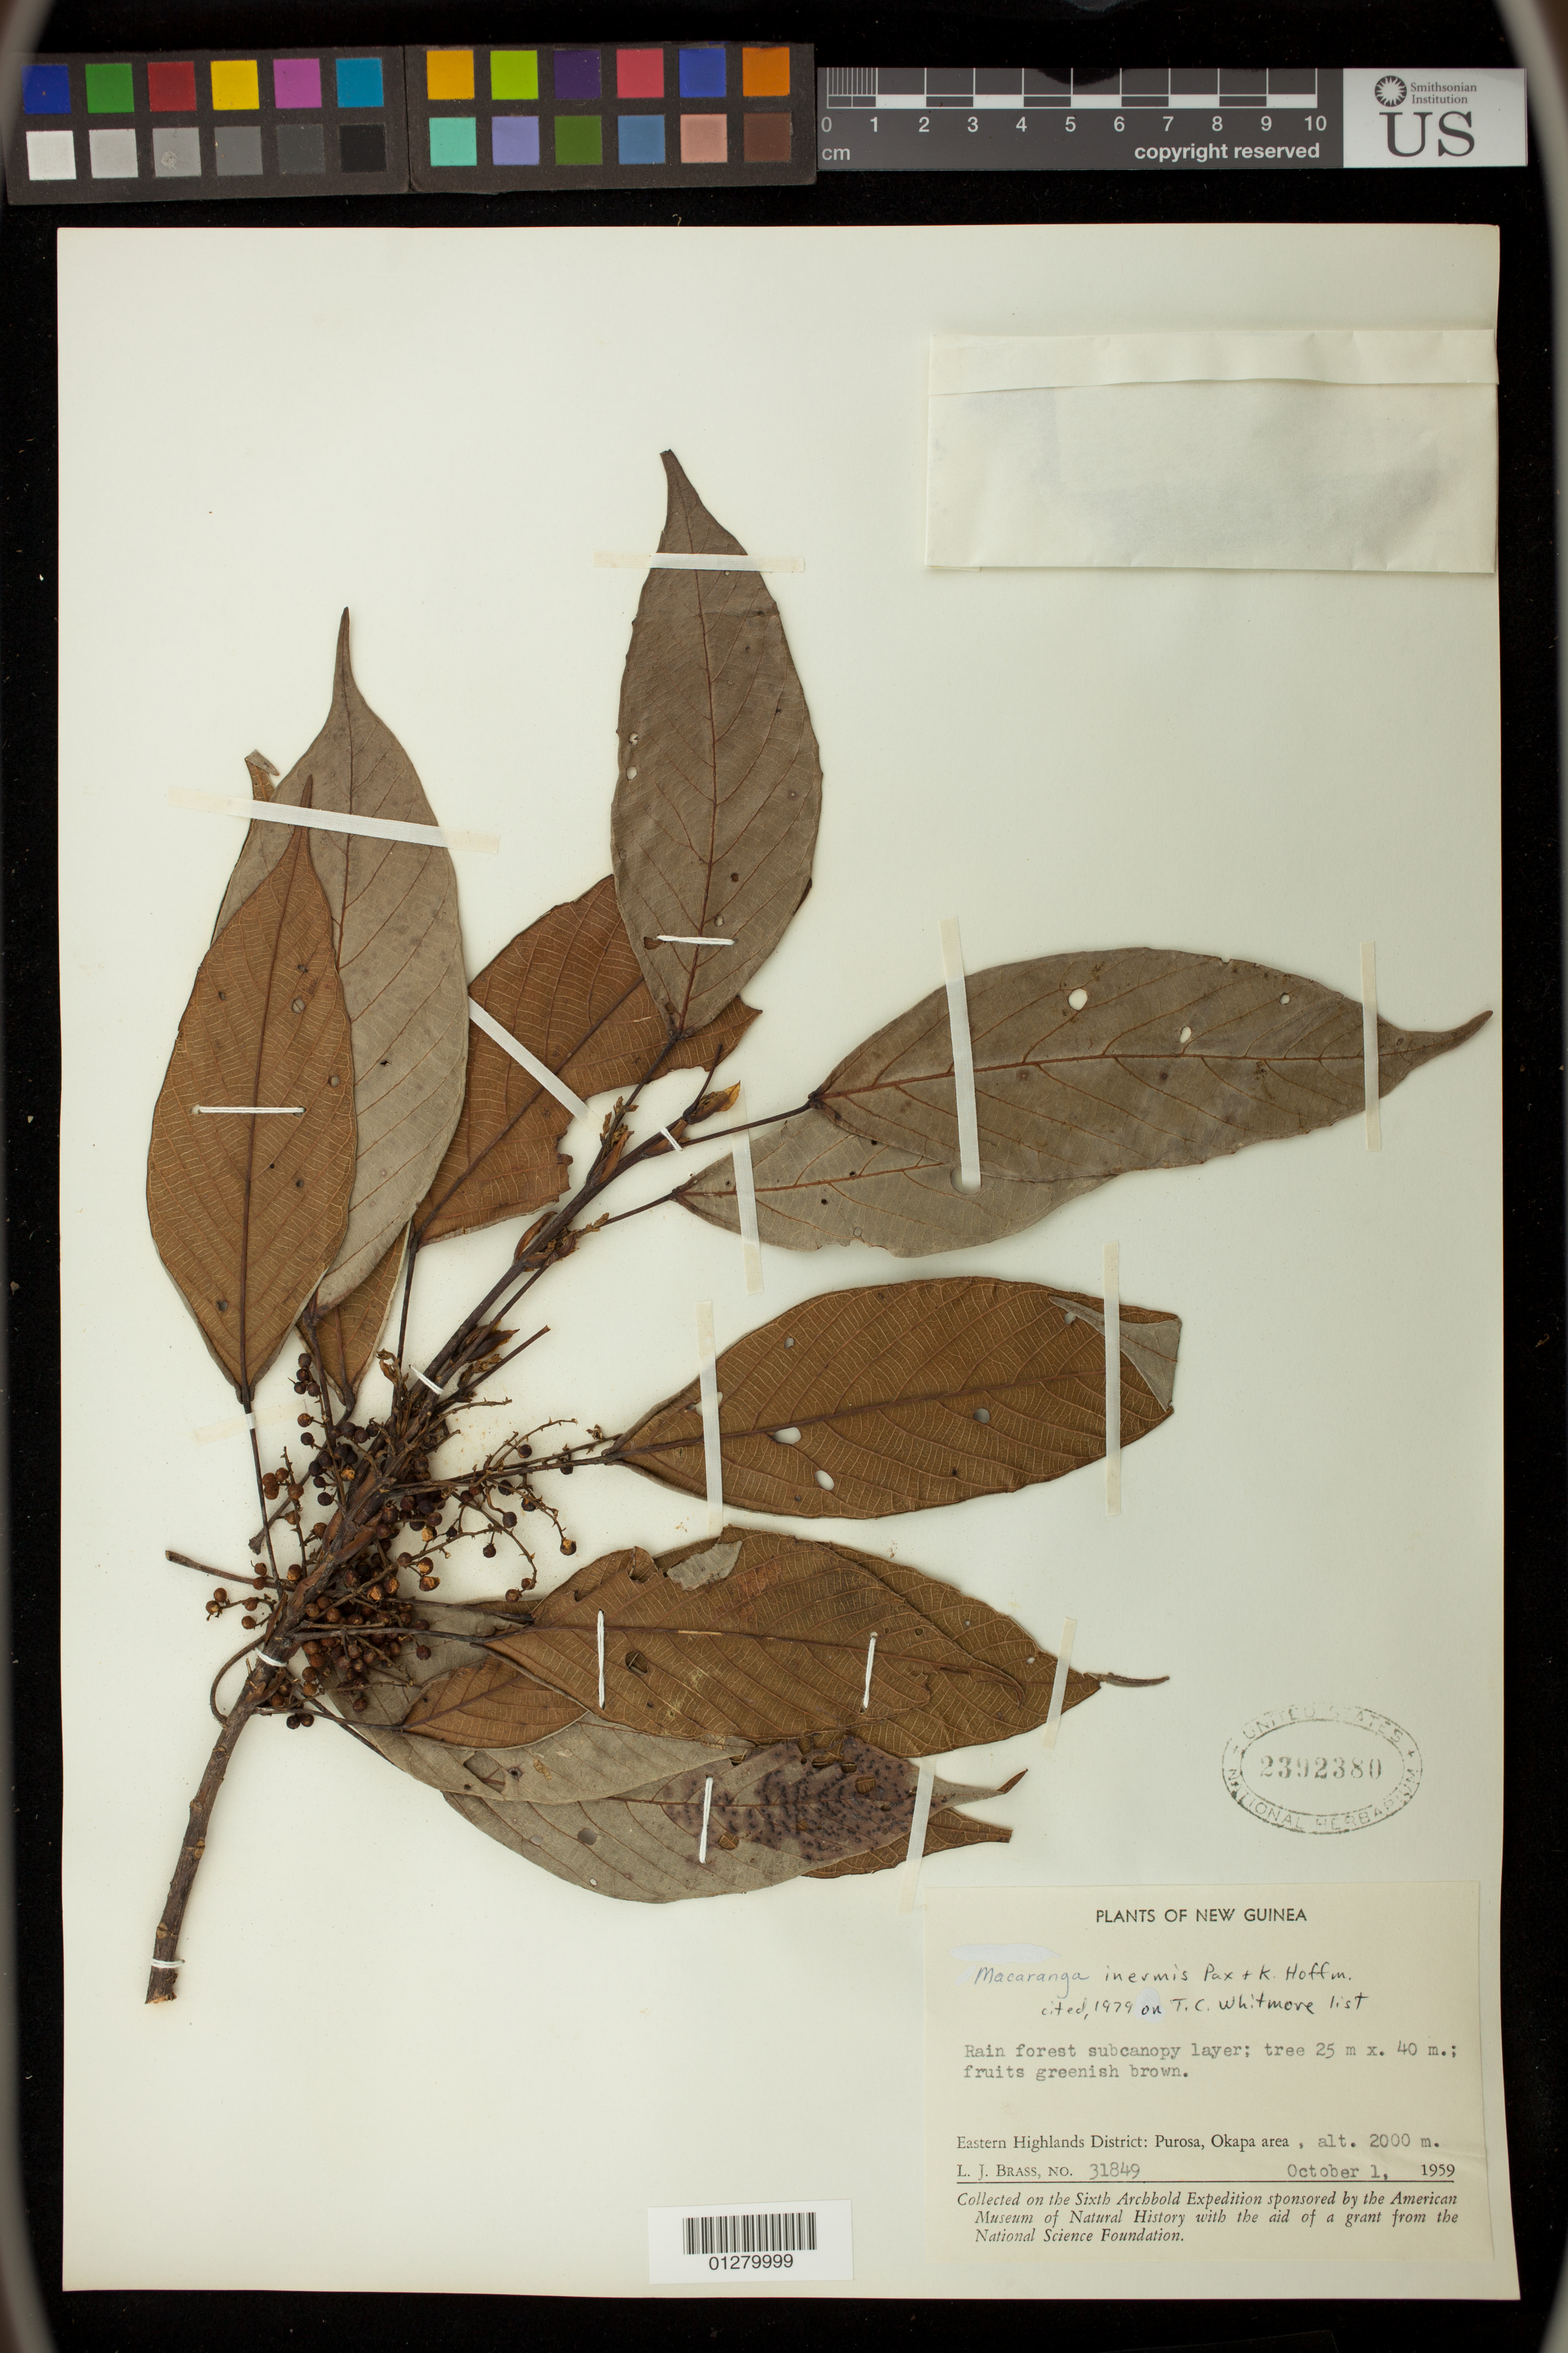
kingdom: Plantae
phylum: Tracheophyta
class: Magnoliopsida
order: Malpighiales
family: Euphorbiaceae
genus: Macaranga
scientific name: Macaranga inermis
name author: Pax & K. Hoffm.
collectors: L. J. Brass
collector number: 31849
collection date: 1959-10-01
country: Papua New Guinea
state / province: Eastern Highlands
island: New Guinea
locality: Purosa, Okapa area.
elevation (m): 2000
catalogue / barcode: US 2392380